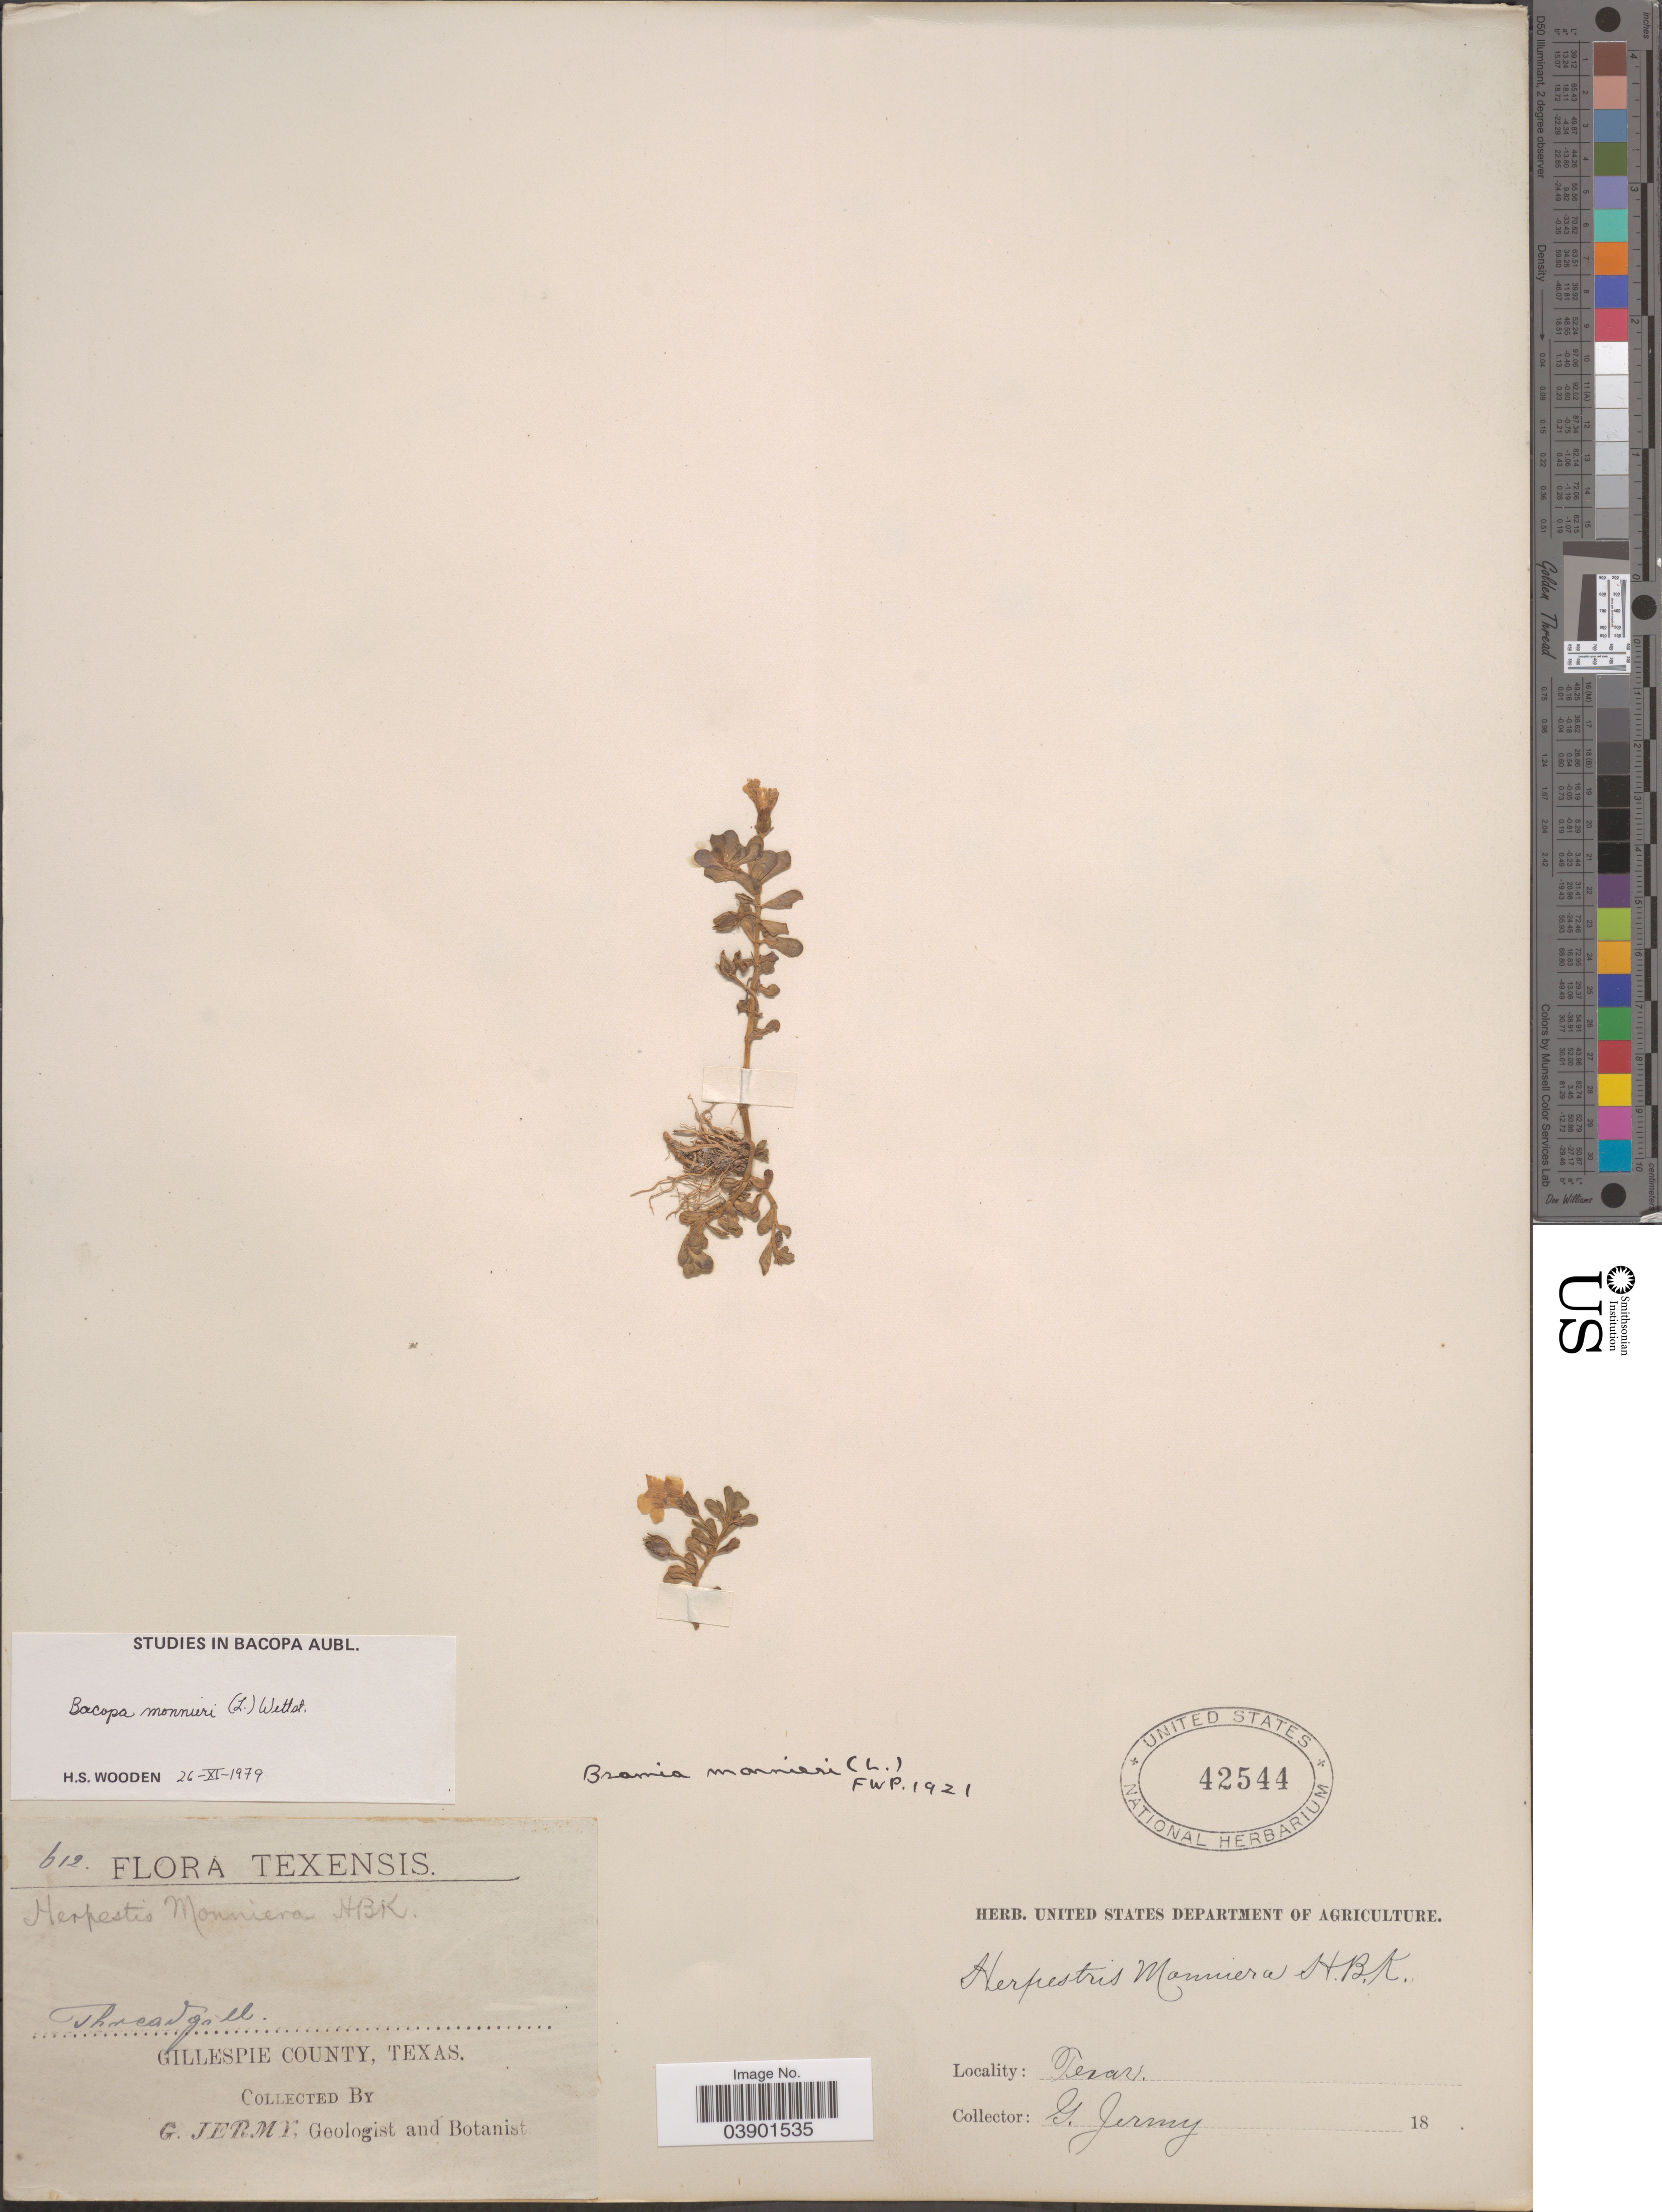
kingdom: Plantae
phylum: Tracheophyta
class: Magnoliopsida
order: Lamiales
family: Plantaginaceae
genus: Bacopa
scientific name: Bacopa monnieri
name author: (L.) Pennell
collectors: G. Jermy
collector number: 612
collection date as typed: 18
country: United States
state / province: Texas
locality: Threadgill. Gillespie County.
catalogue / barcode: US 42544